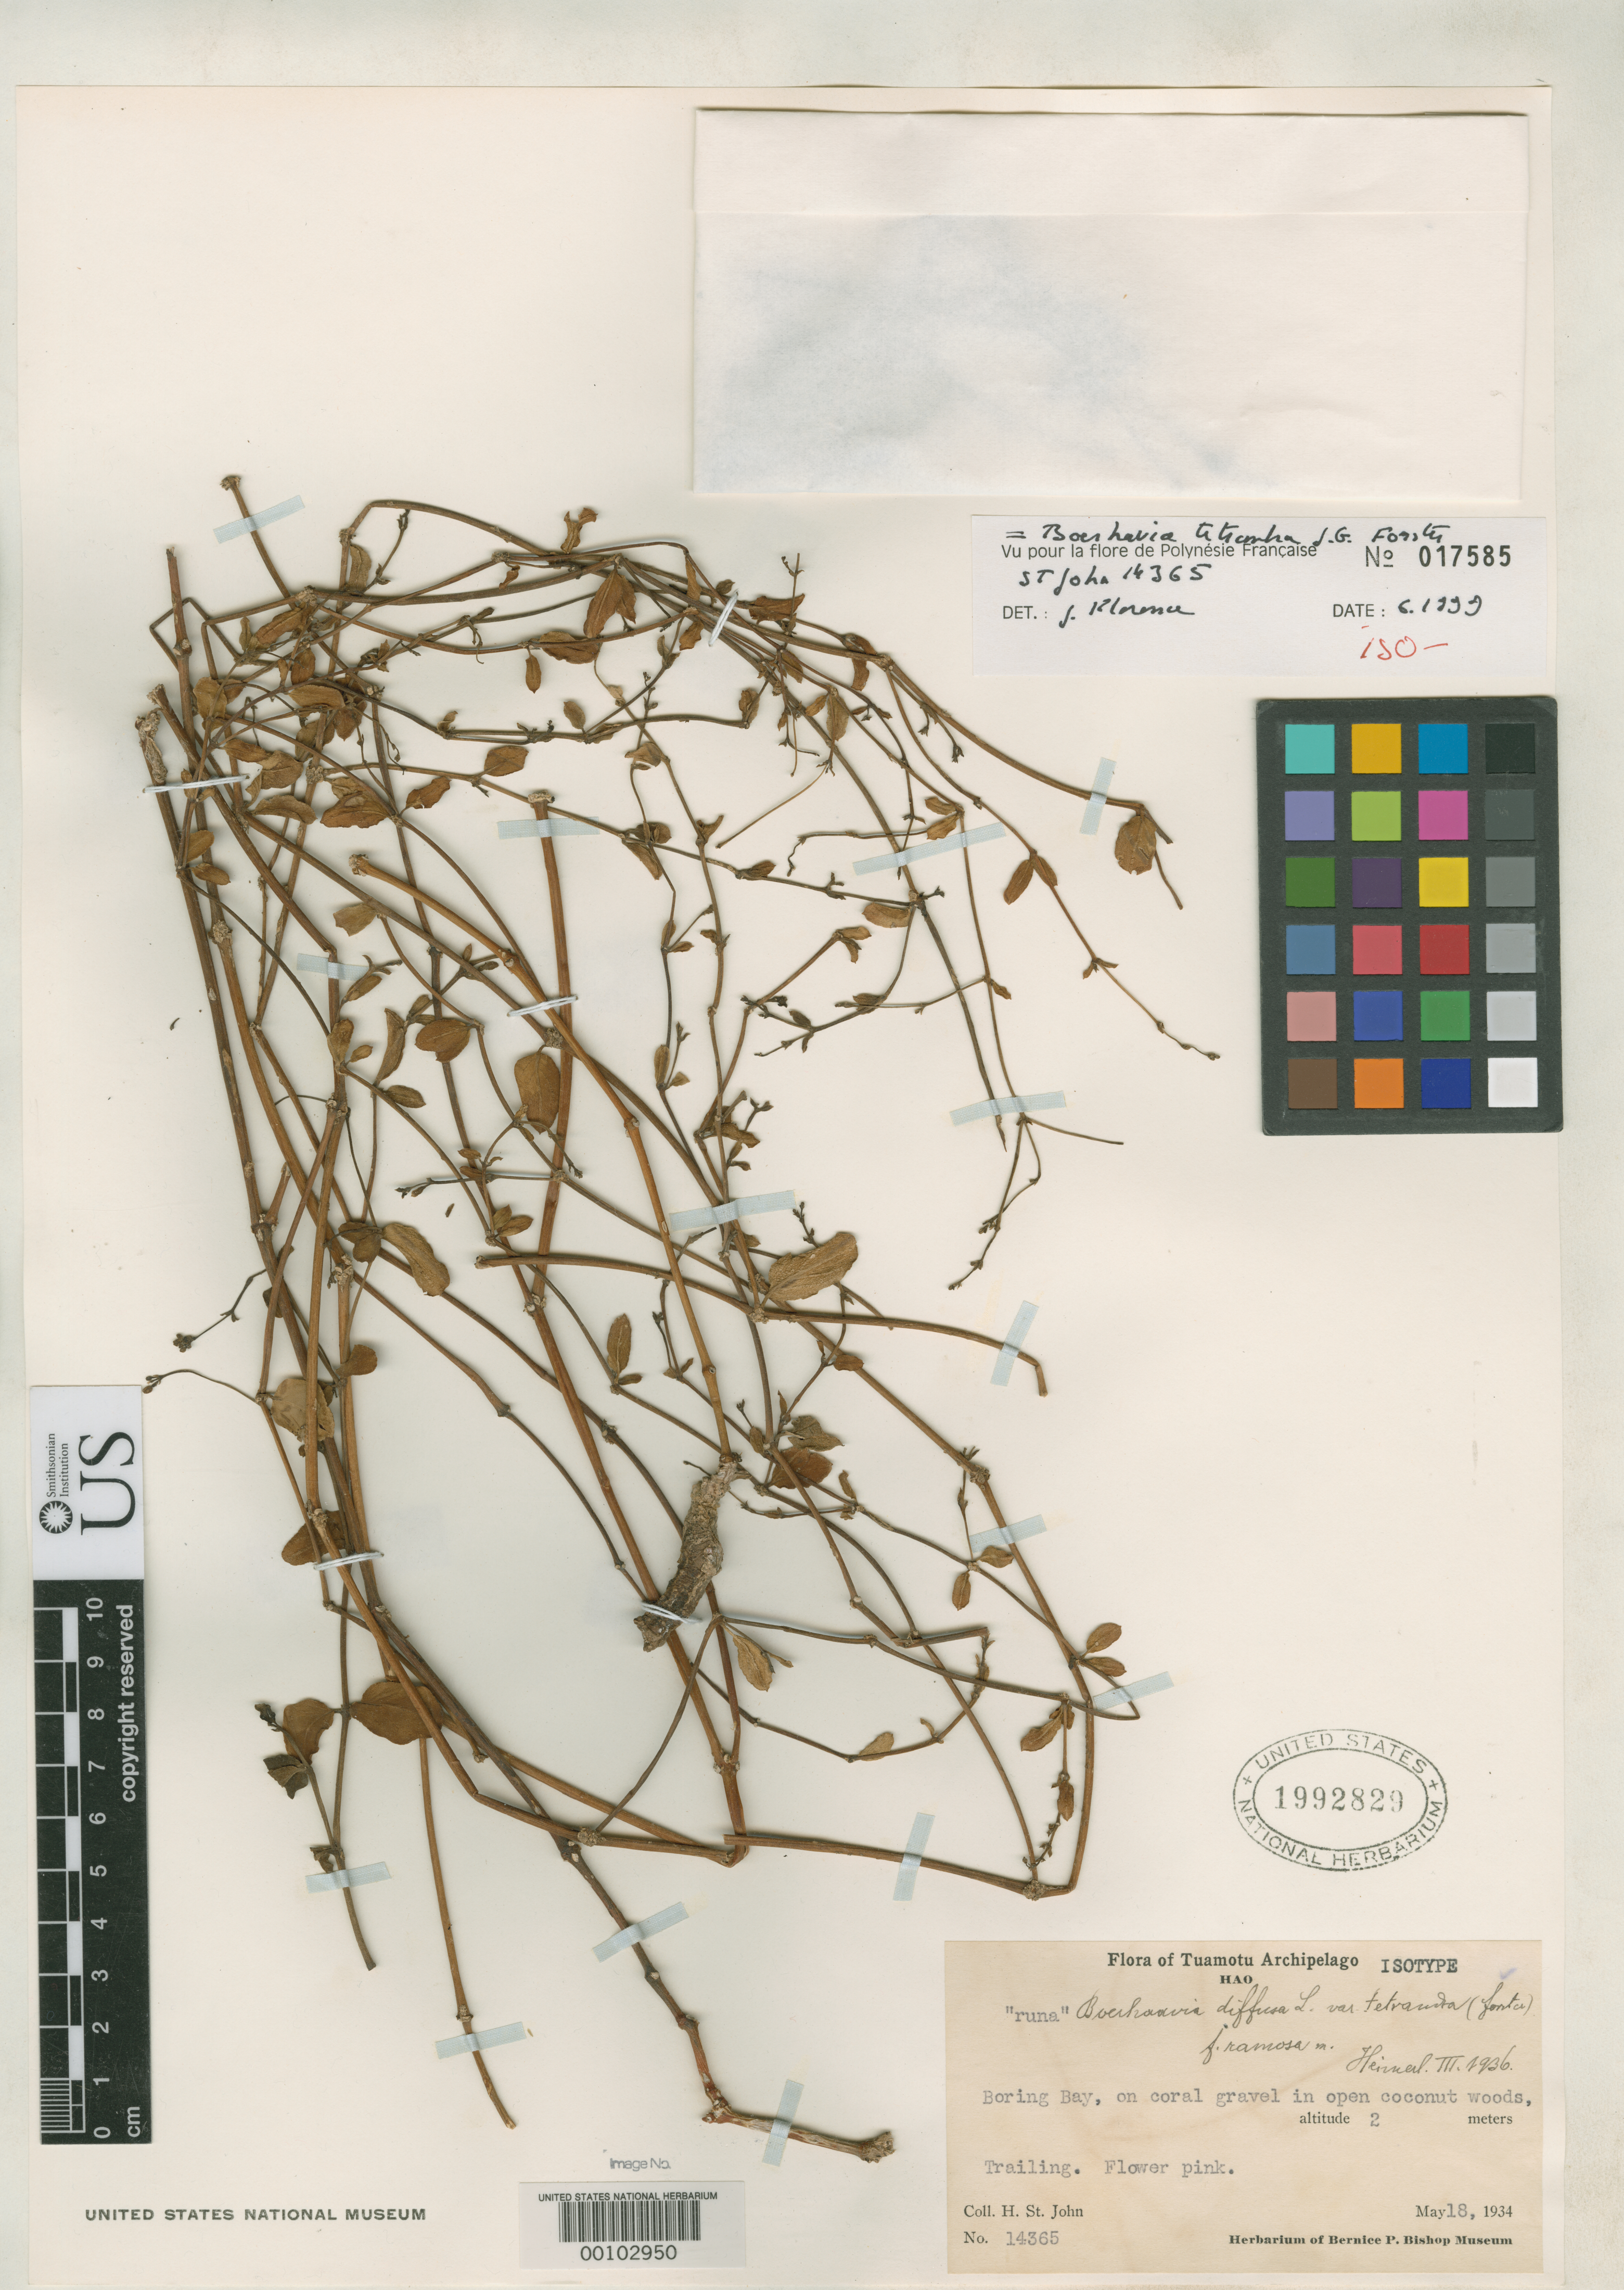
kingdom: Plantae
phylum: Tracheophyta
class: Magnoliopsida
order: Caryophyllales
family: Nyctaginaceae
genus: Boerhavia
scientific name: Boerhavia diffusa f. ramosa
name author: Heimerl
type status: Isotype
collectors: H. St. John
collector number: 14365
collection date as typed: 18 May 1934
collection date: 1934-05-18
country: French Polynesia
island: Hao Atoll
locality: Boring Bay. [Tuamotu Archipelago]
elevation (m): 2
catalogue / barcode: US 1992829